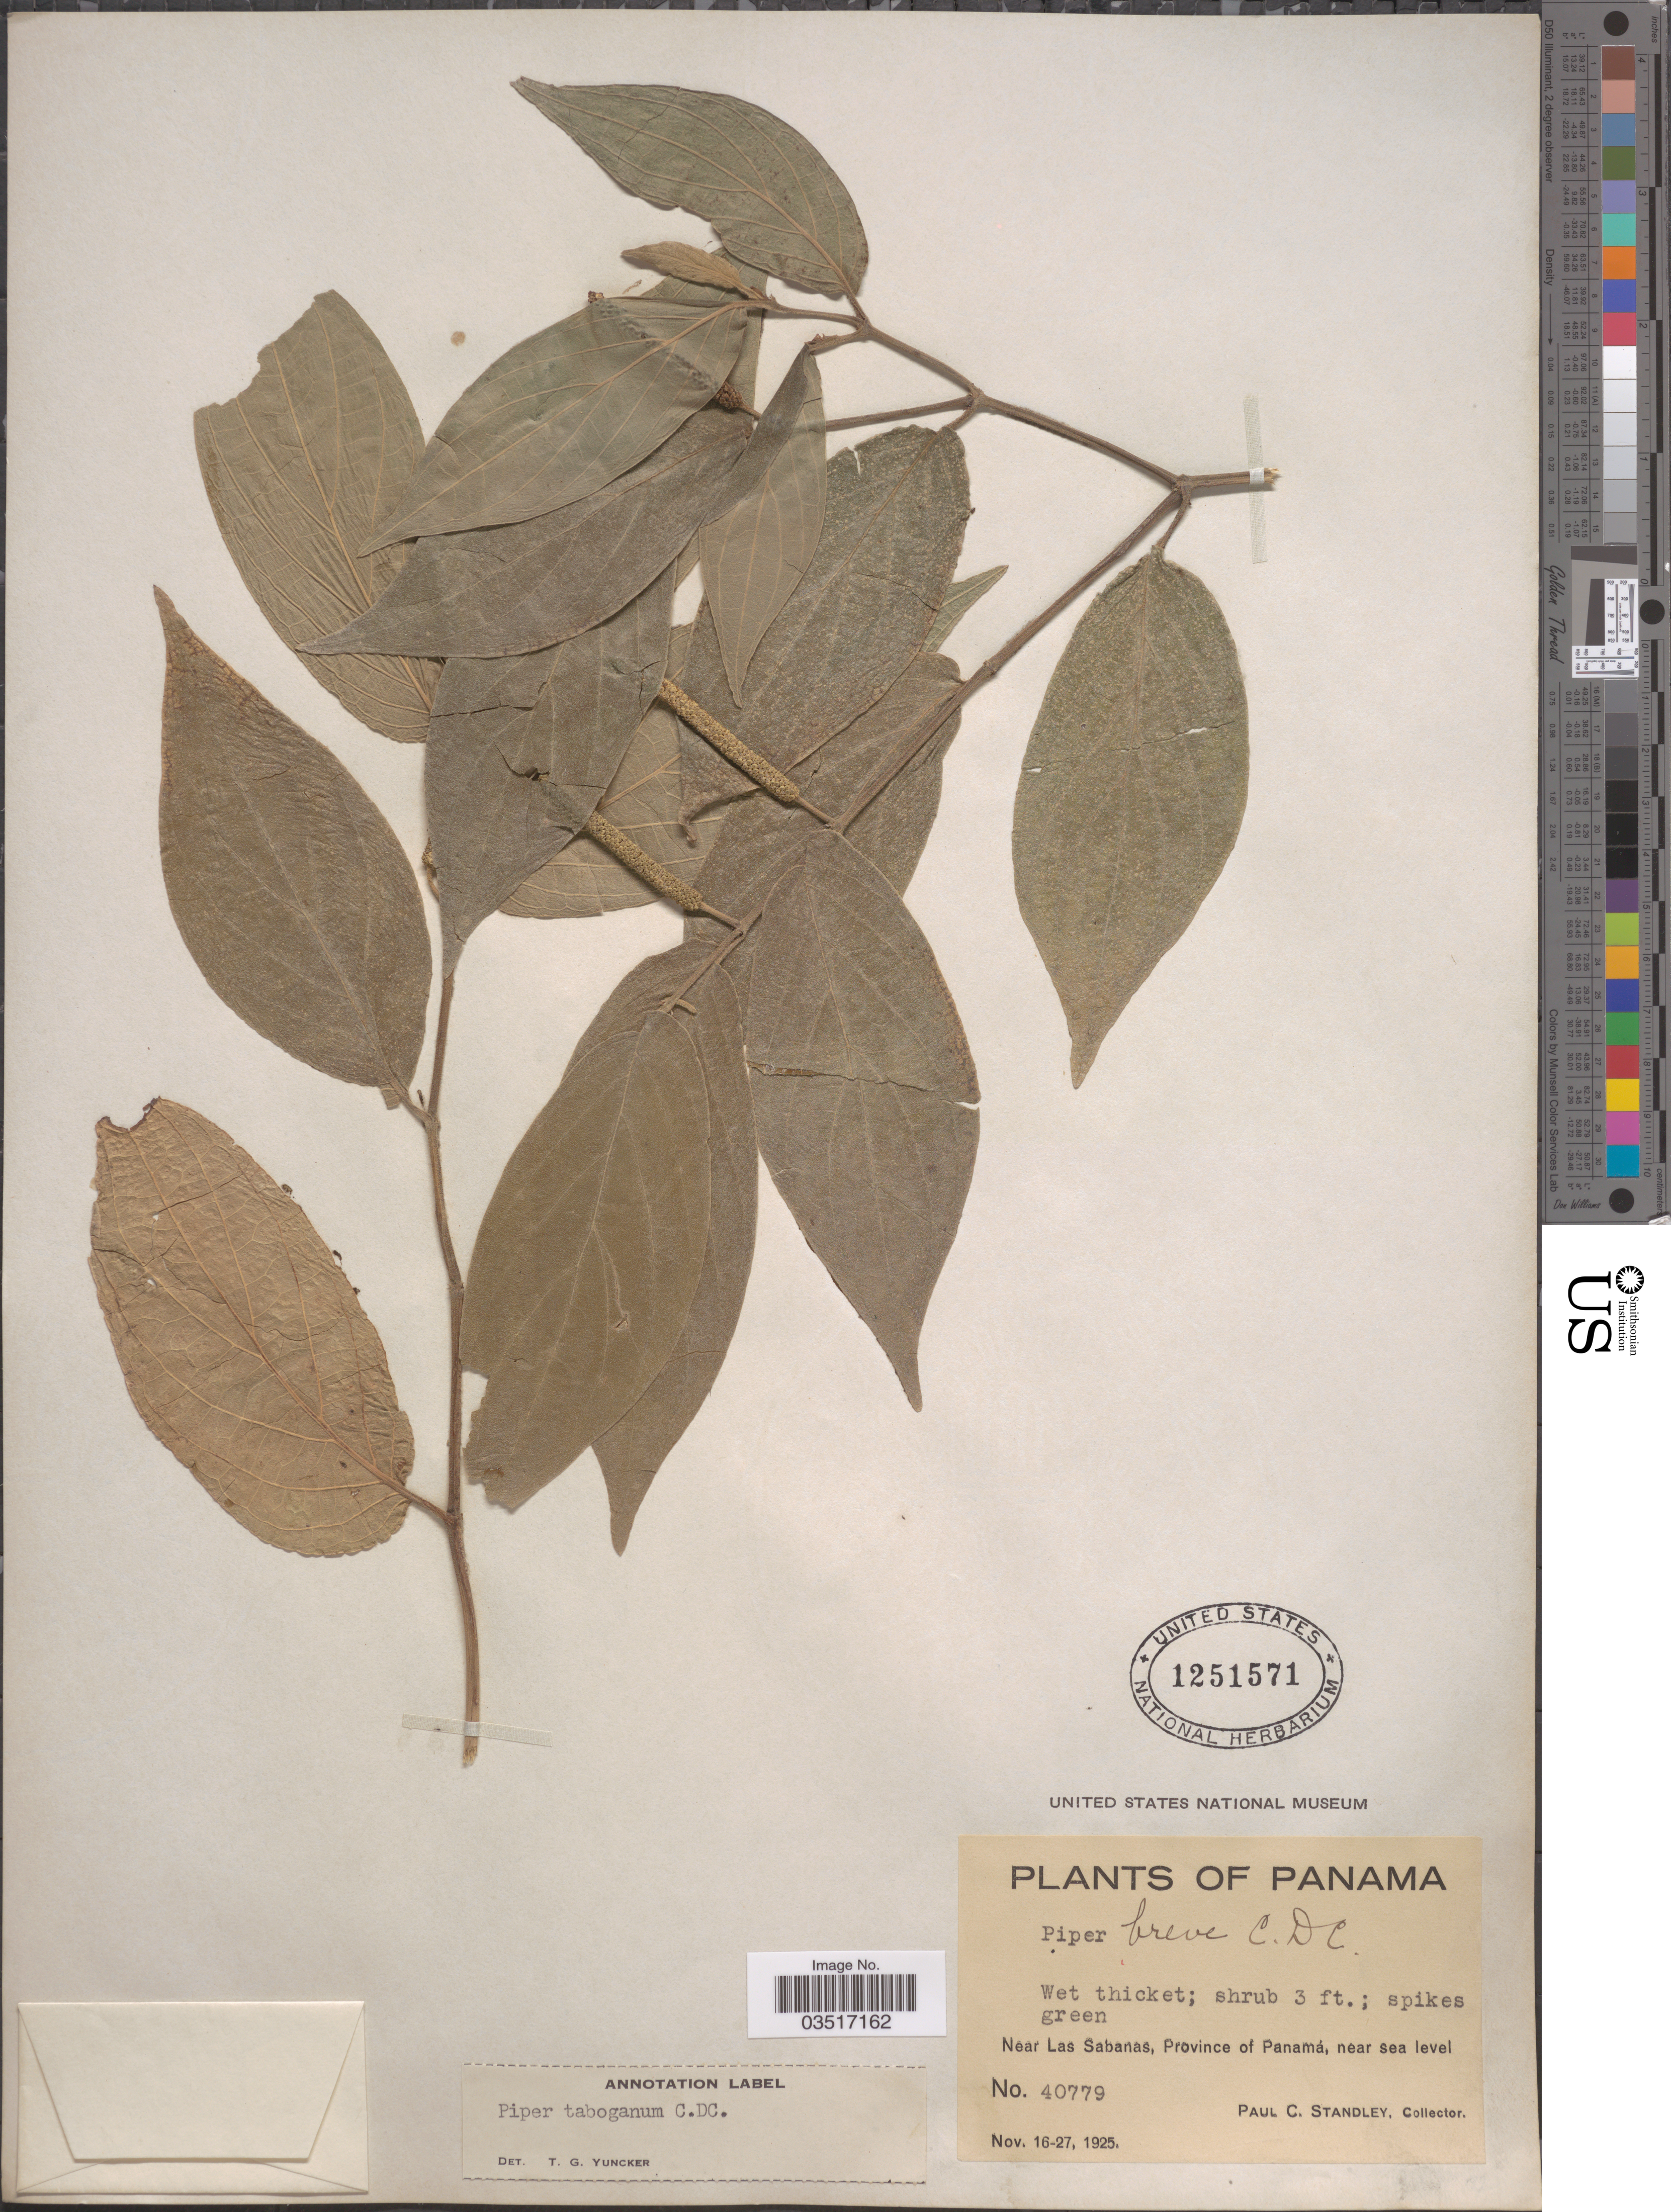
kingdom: Plantae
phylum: Tracheophyta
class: Magnoliopsida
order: Piperales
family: Piperaceae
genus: Piper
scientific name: Piper taboganum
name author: C. DC.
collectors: P. C. Standley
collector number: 40779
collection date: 1925-11-16/1925-11-27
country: Panama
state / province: Panamá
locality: Near Las Sabanas.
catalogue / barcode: US 1251571